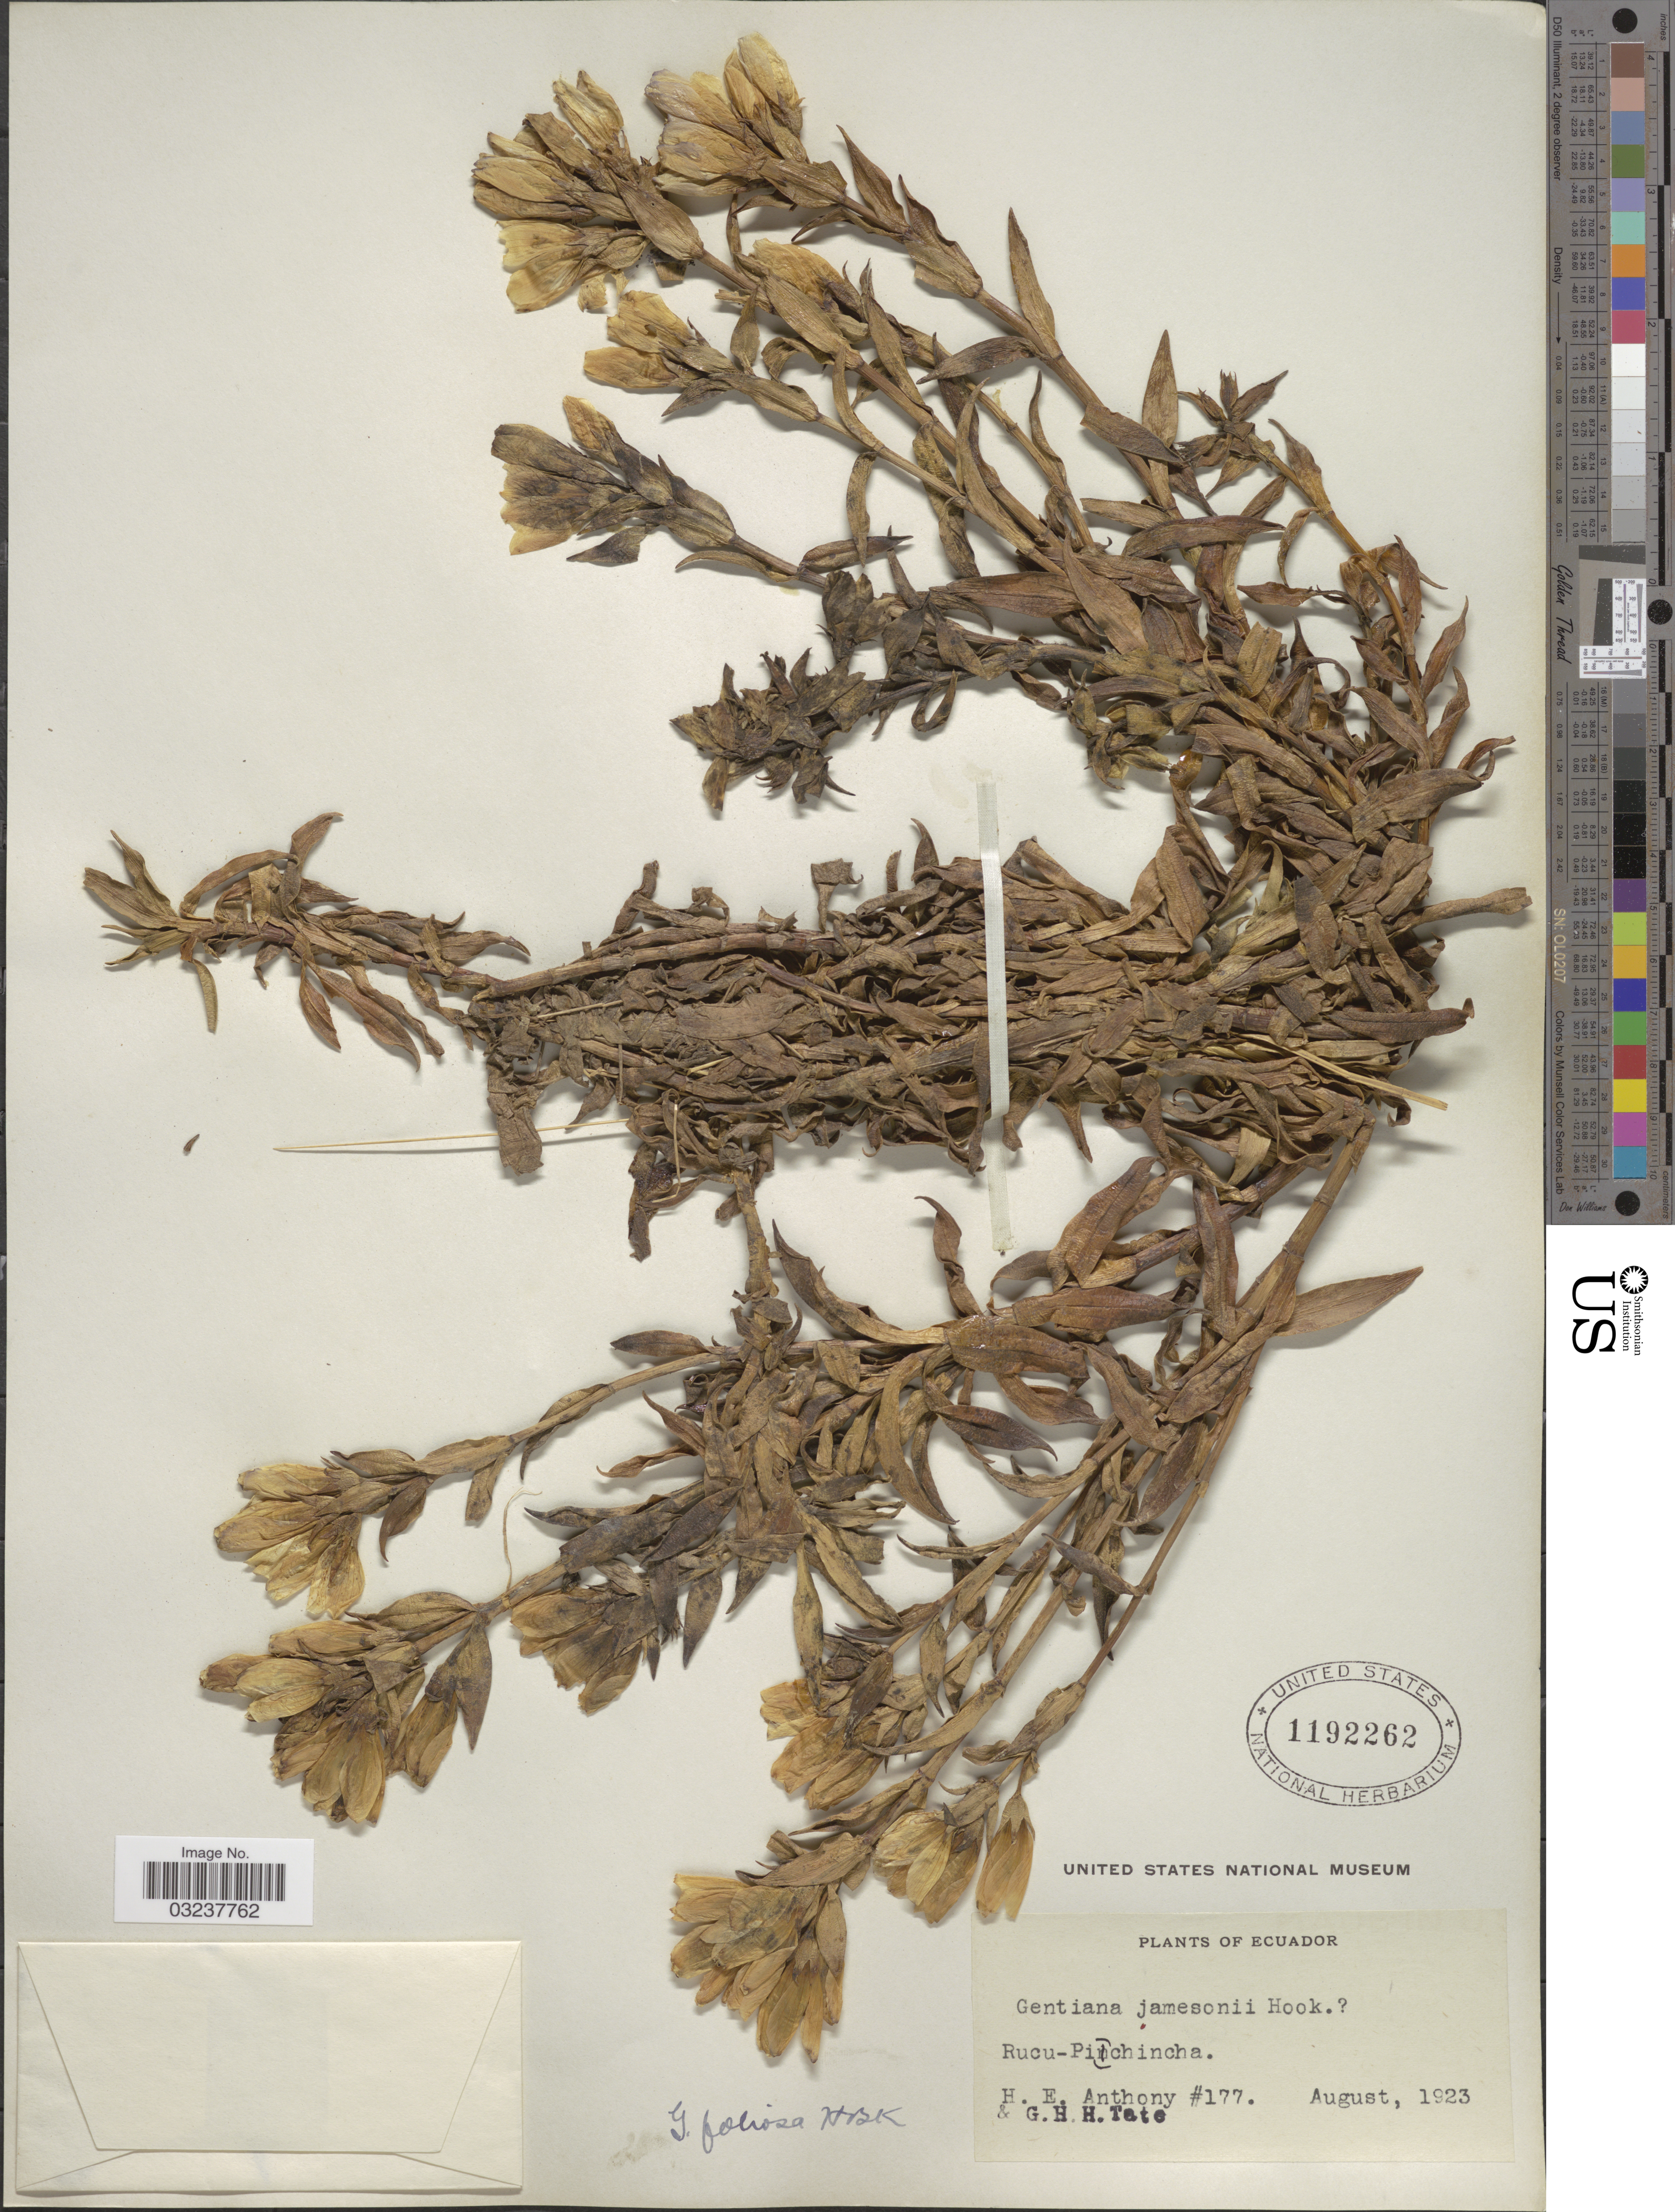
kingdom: Plantae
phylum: Tracheophyta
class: Magnoliopsida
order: Gentianales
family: Gentianaceae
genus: Gentianella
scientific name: Gentianella foliosa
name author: (Kunth) Fabris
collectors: H. E. Anthony & G. H. H.Tate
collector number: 177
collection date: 1923-08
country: Ecuador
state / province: Pichincha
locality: Rucu-Pichincha.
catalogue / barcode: US 1192262